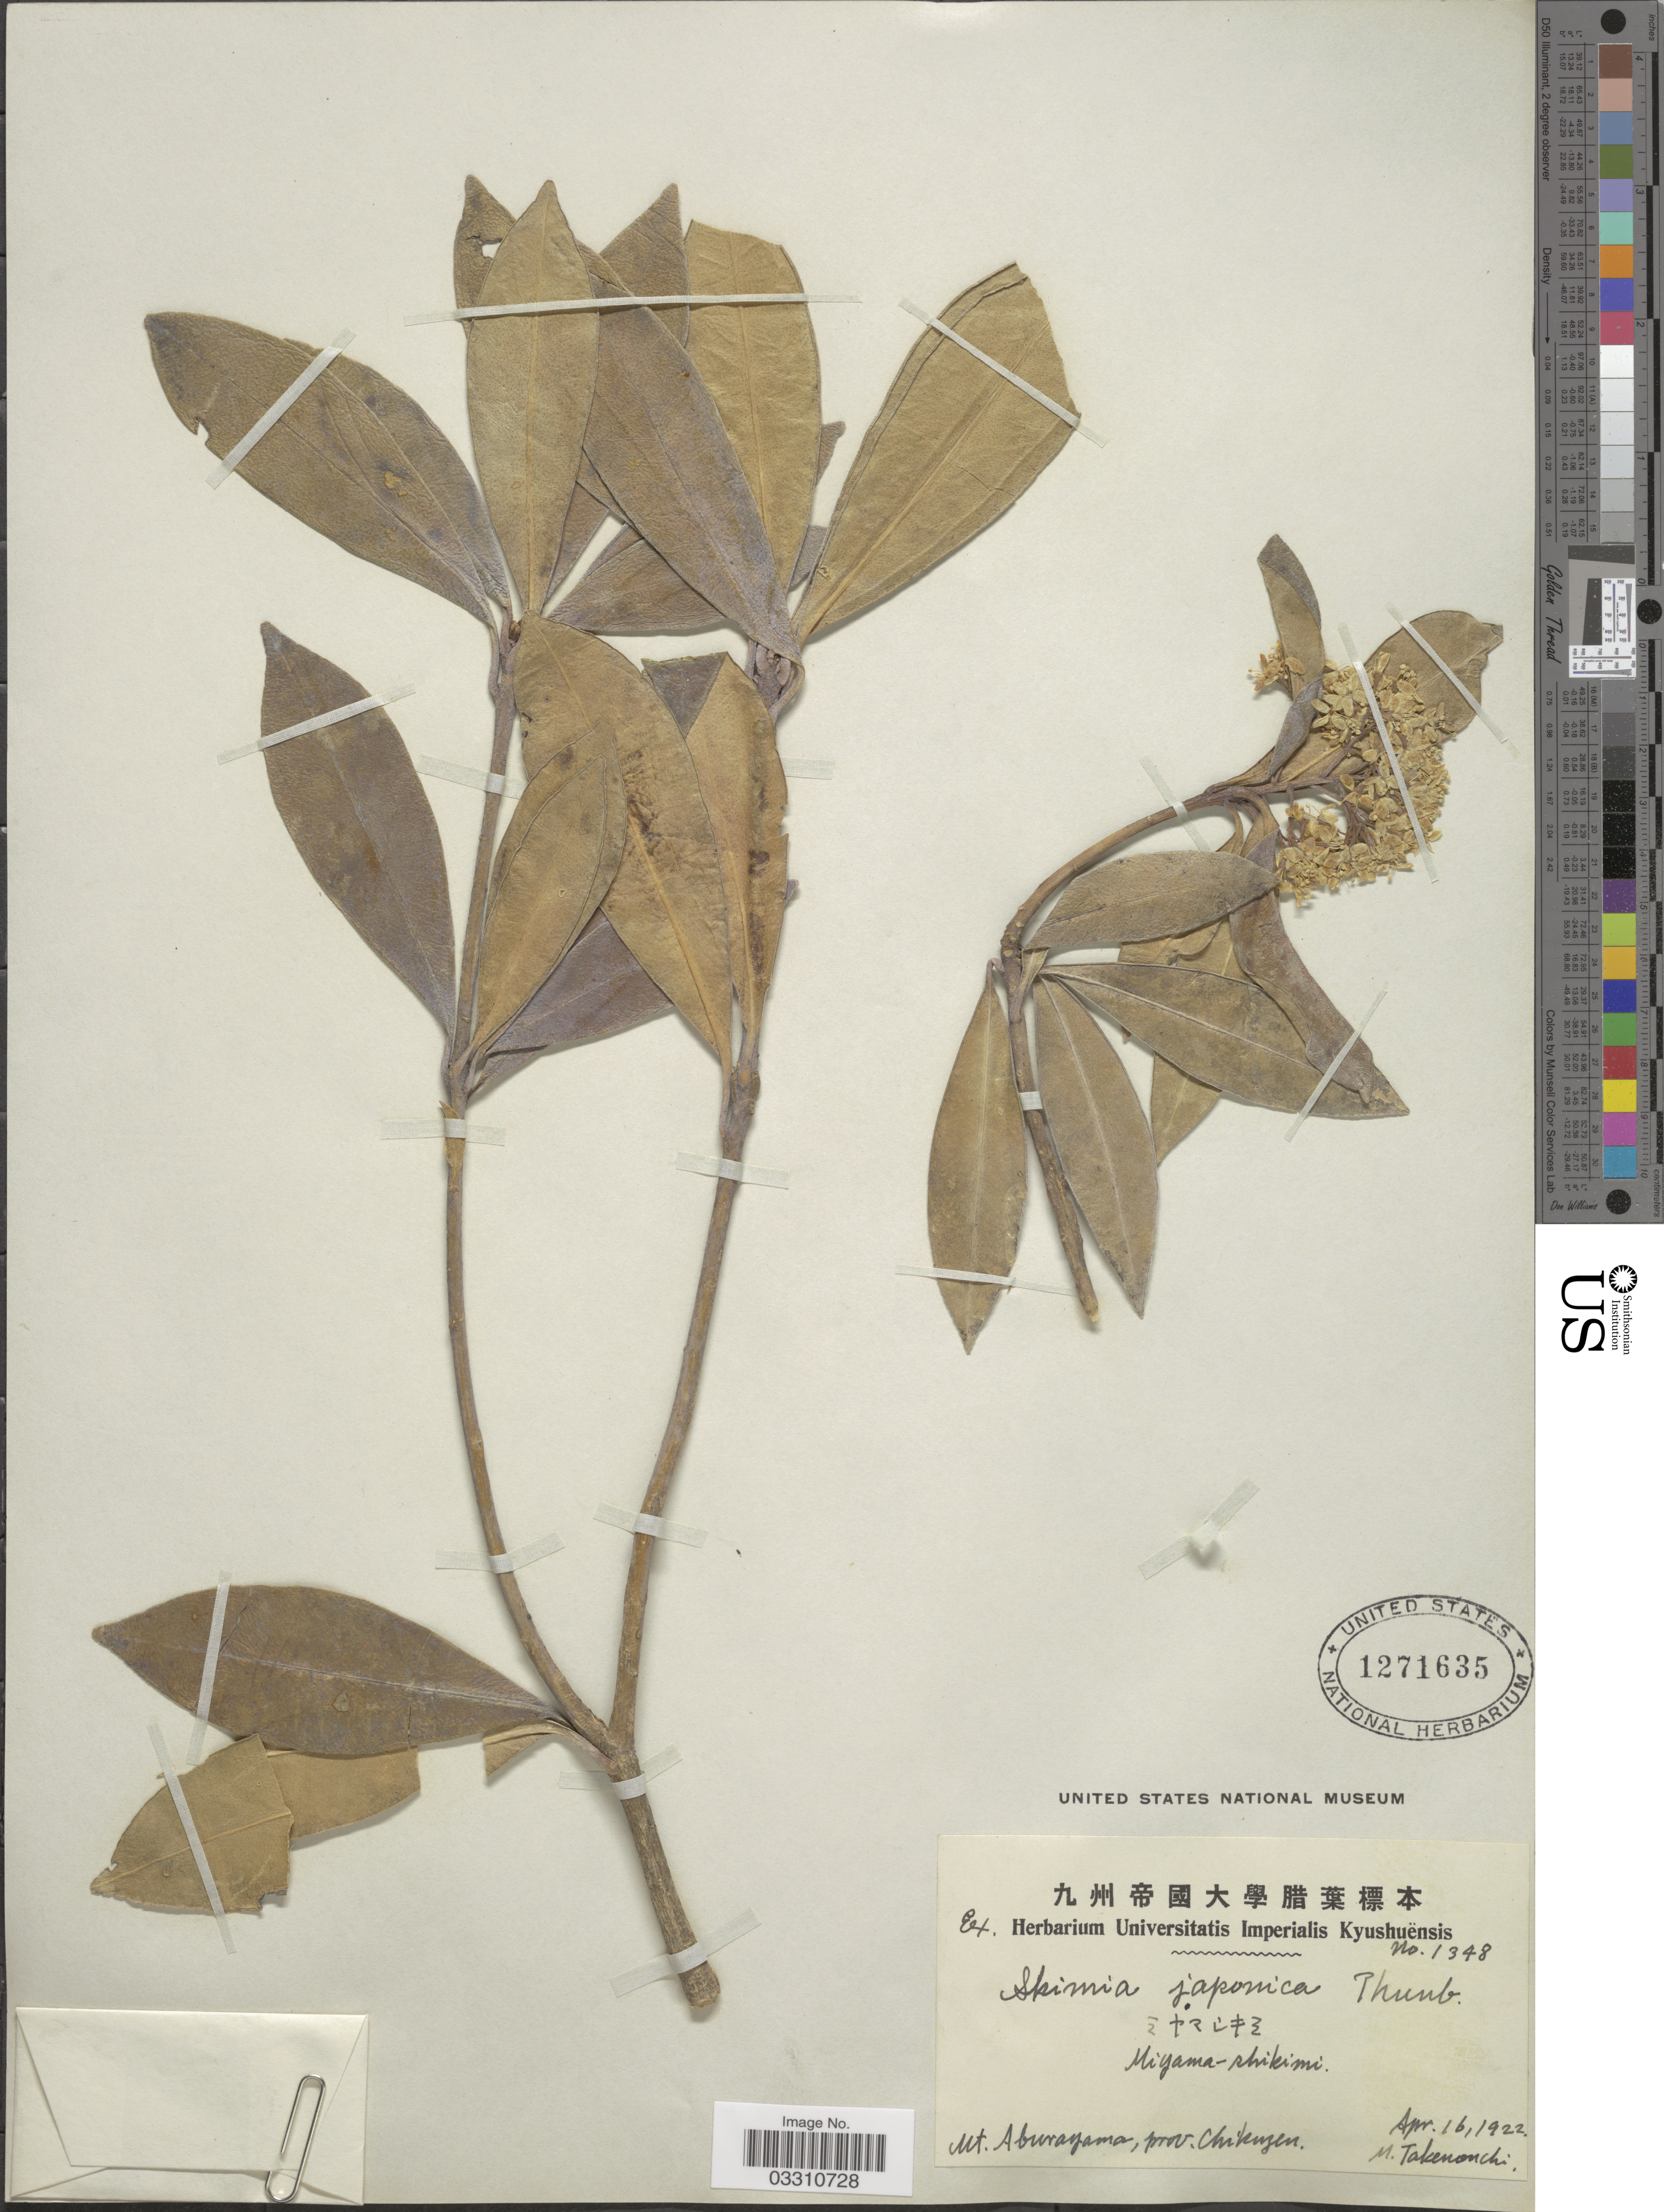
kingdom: Plantae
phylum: Tracheophyta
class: Magnoliopsida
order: Sapindales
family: Rutaceae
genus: Skimmia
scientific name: Skimmia japonica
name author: Thunb.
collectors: M. Takenonchi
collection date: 1922-04-16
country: Japan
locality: Miyama-shikimi. Mt. Aburayama, prov. Chikuzen.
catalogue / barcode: US 1271635